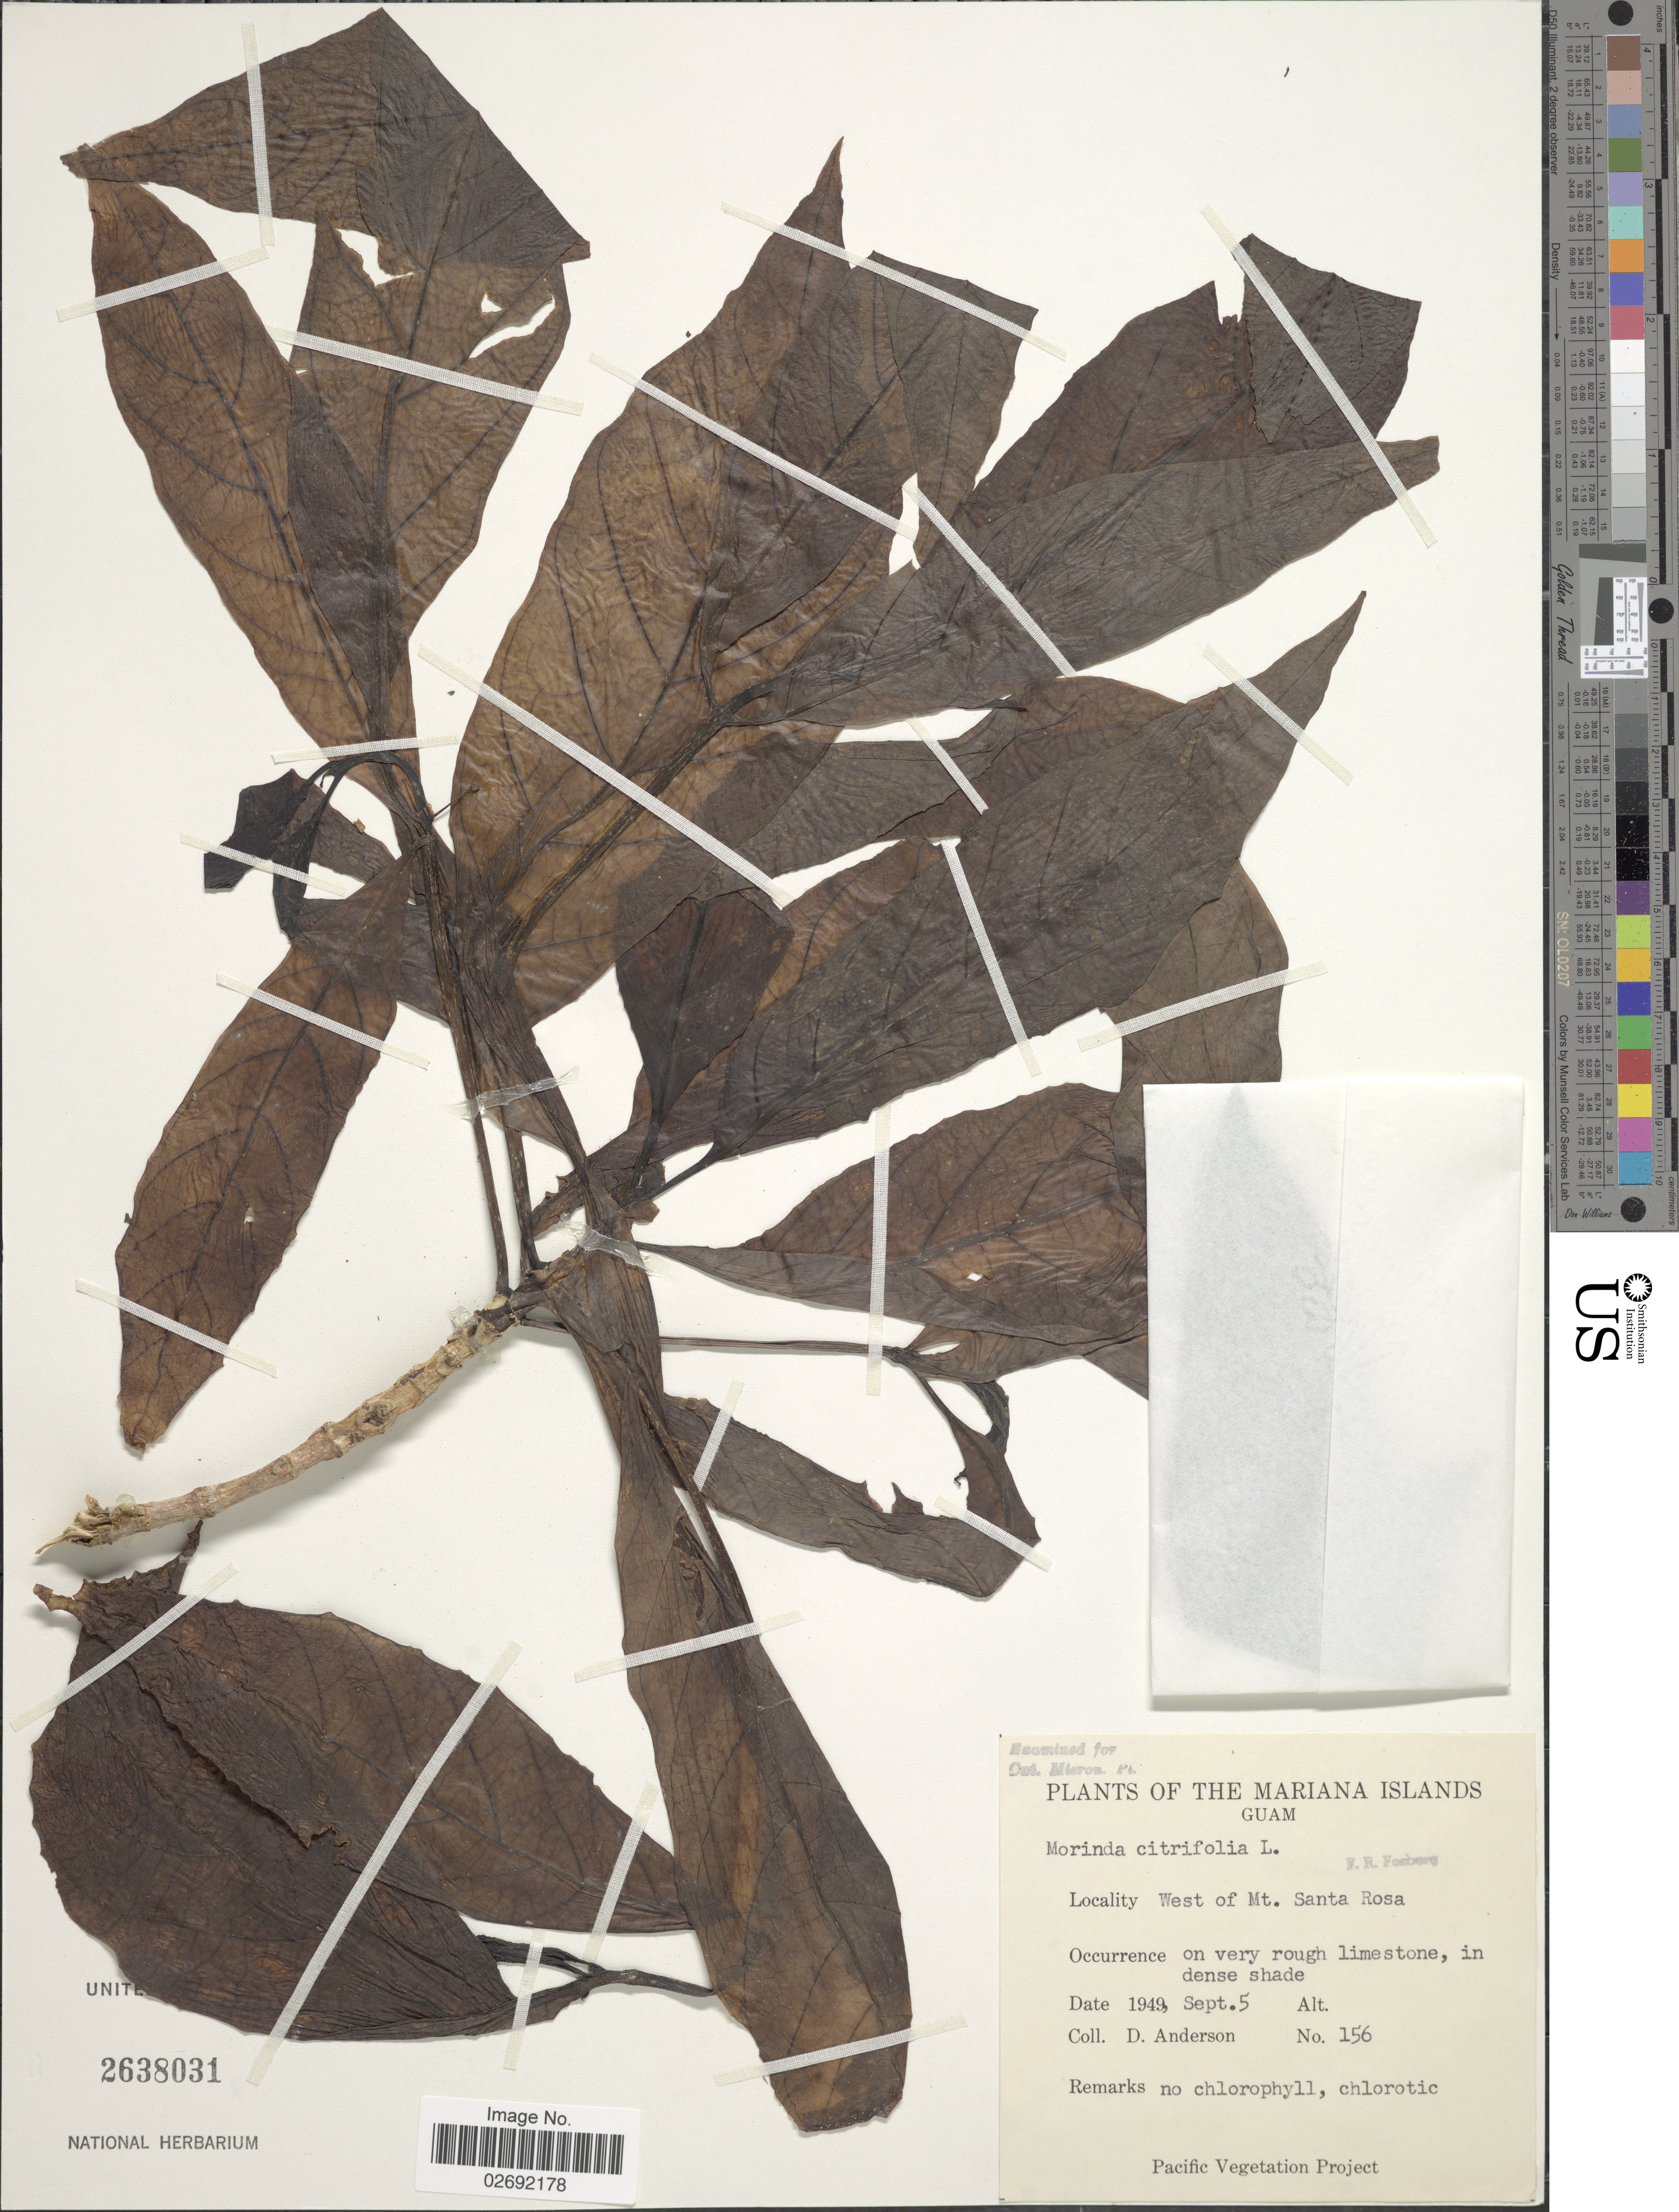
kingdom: Plantae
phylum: Tracheophyta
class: Magnoliopsida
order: Gentianales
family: Rubiaceae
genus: Morinda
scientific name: Morinda citrifolia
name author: L.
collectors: D. Anderson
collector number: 156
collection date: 1949-09-05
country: Guam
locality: The Marianas Islands, West of Mt Santa Rosa, on very rough limestone, in dense shade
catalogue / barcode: US 2638031